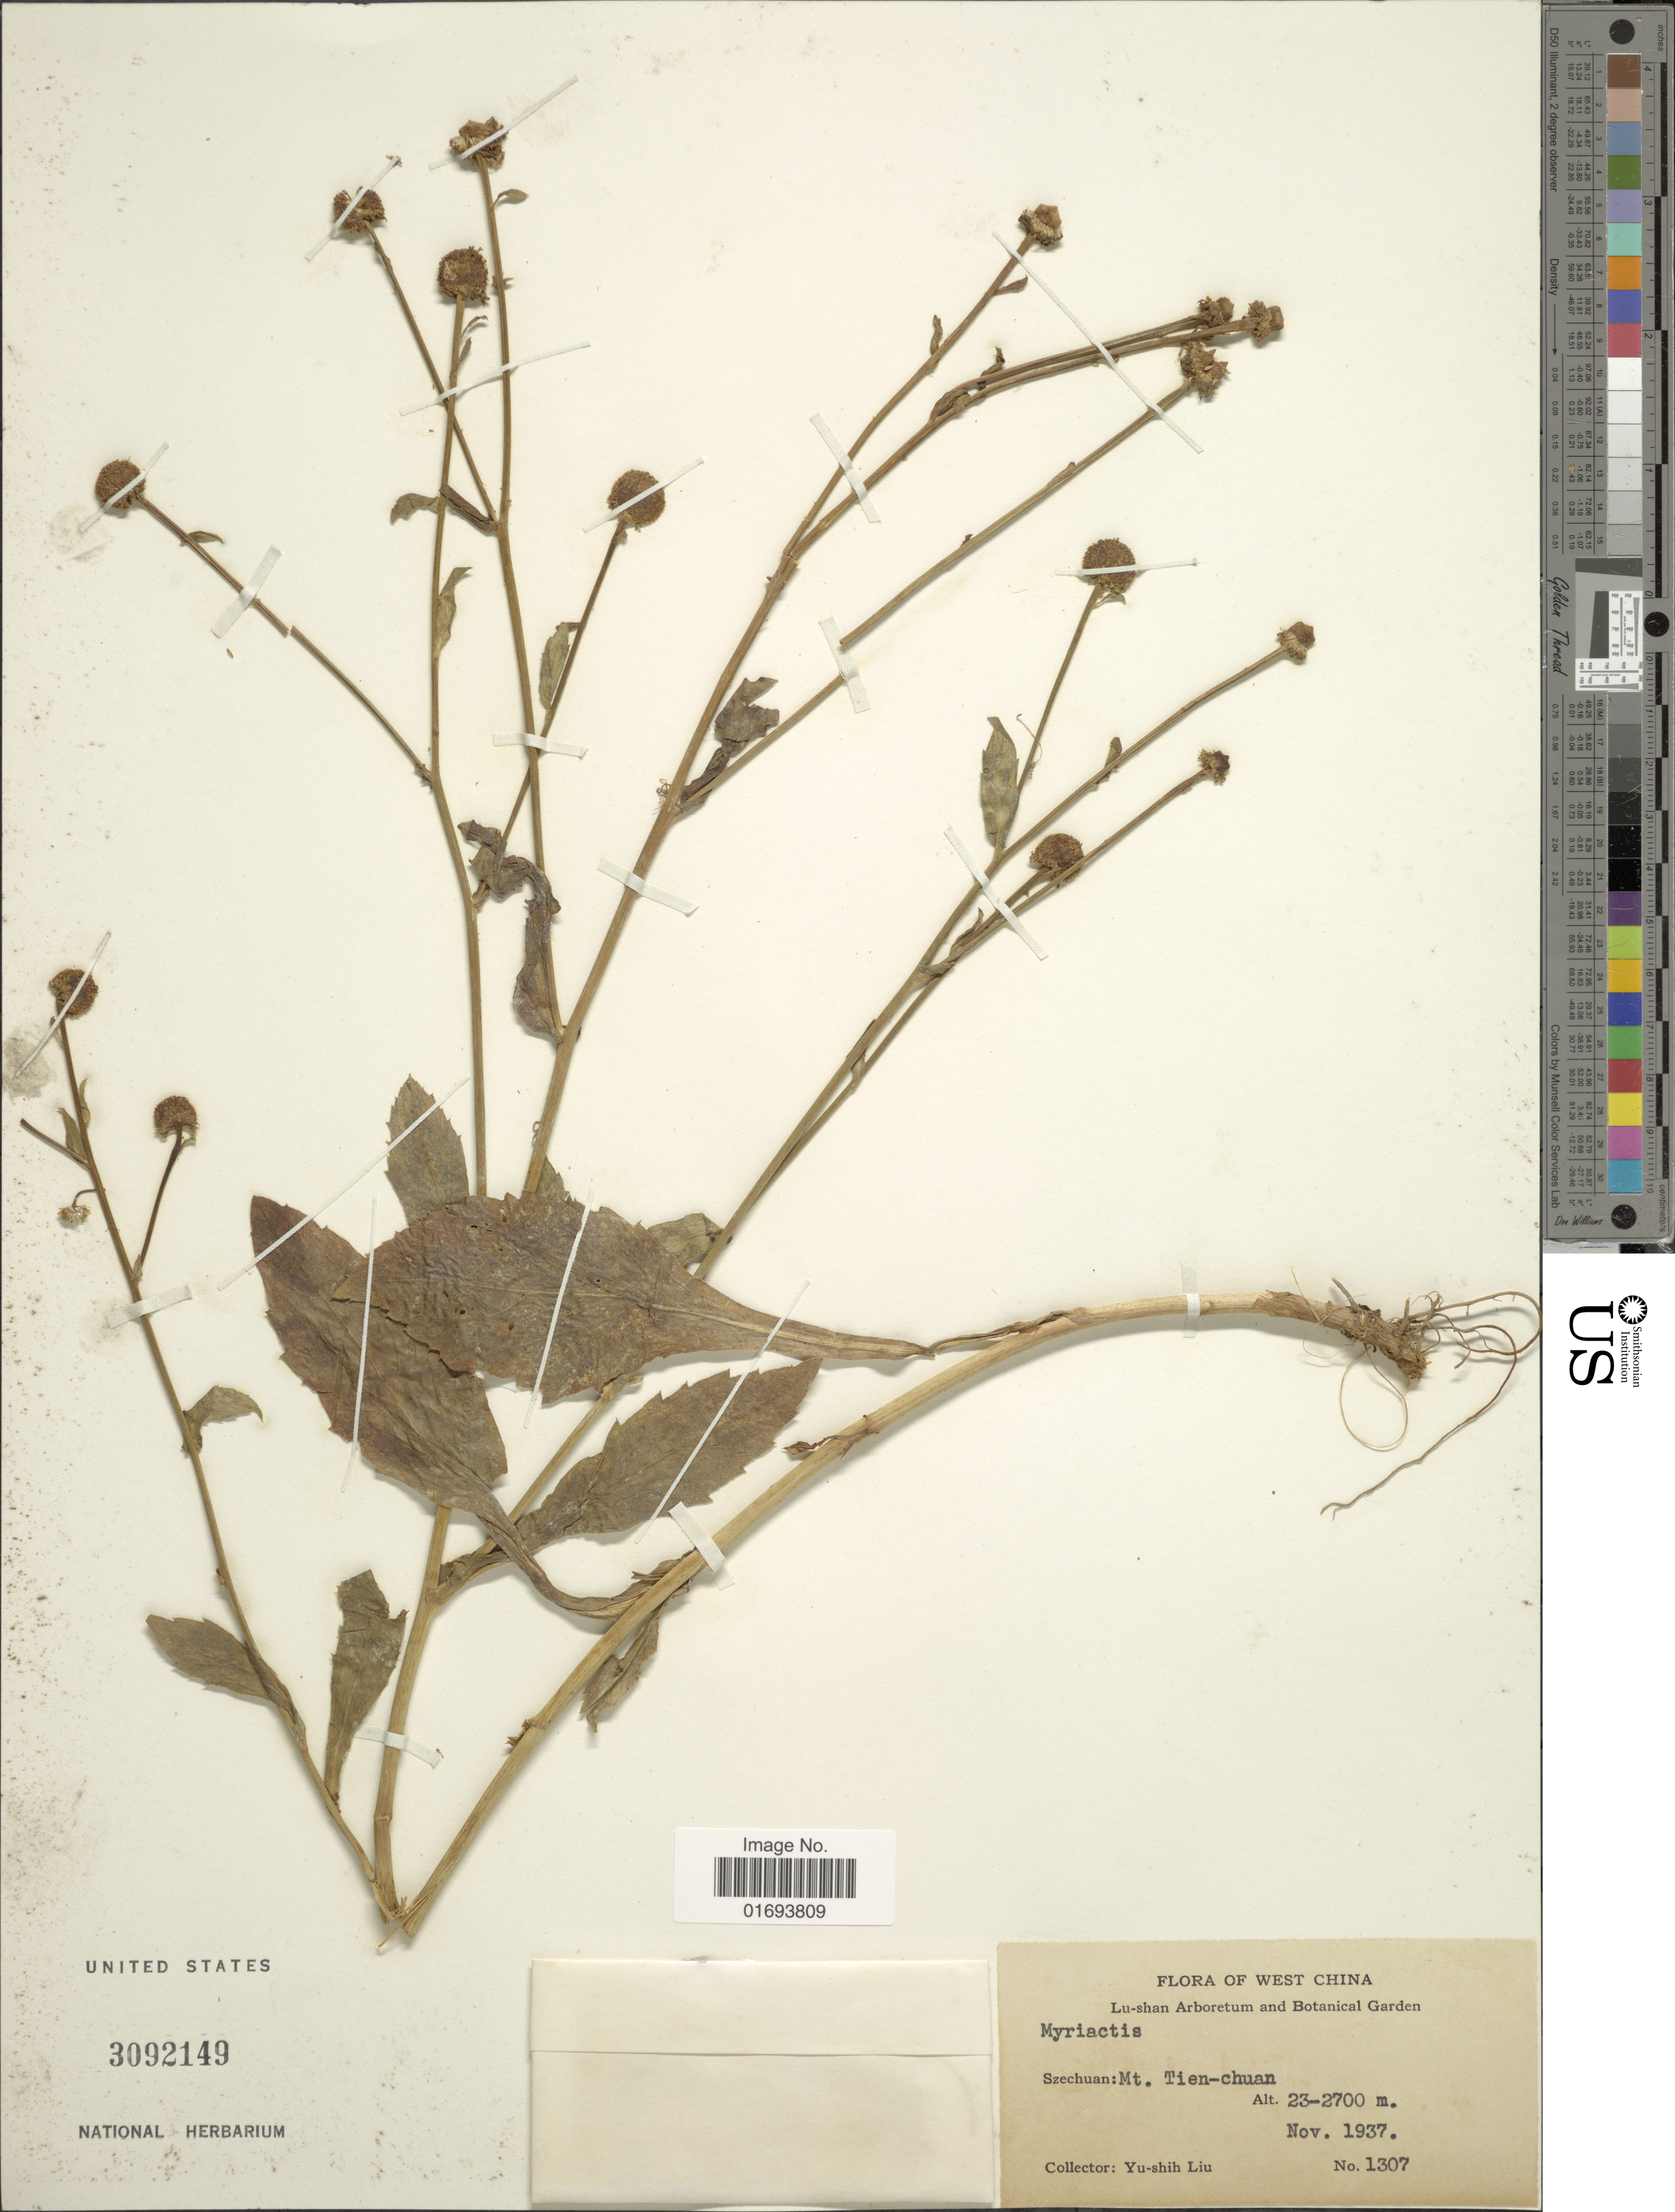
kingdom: Plantae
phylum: Tracheophyta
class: Magnoliopsida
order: Asterales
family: Asteraceae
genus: Myriactis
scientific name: Myriactis sp.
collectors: Y.-S. Liu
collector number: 1307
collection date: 1937-11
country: China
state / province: Sichuan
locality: West China. Szechuan: Mt. Tien-chuan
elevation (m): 2300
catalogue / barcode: US 3092149